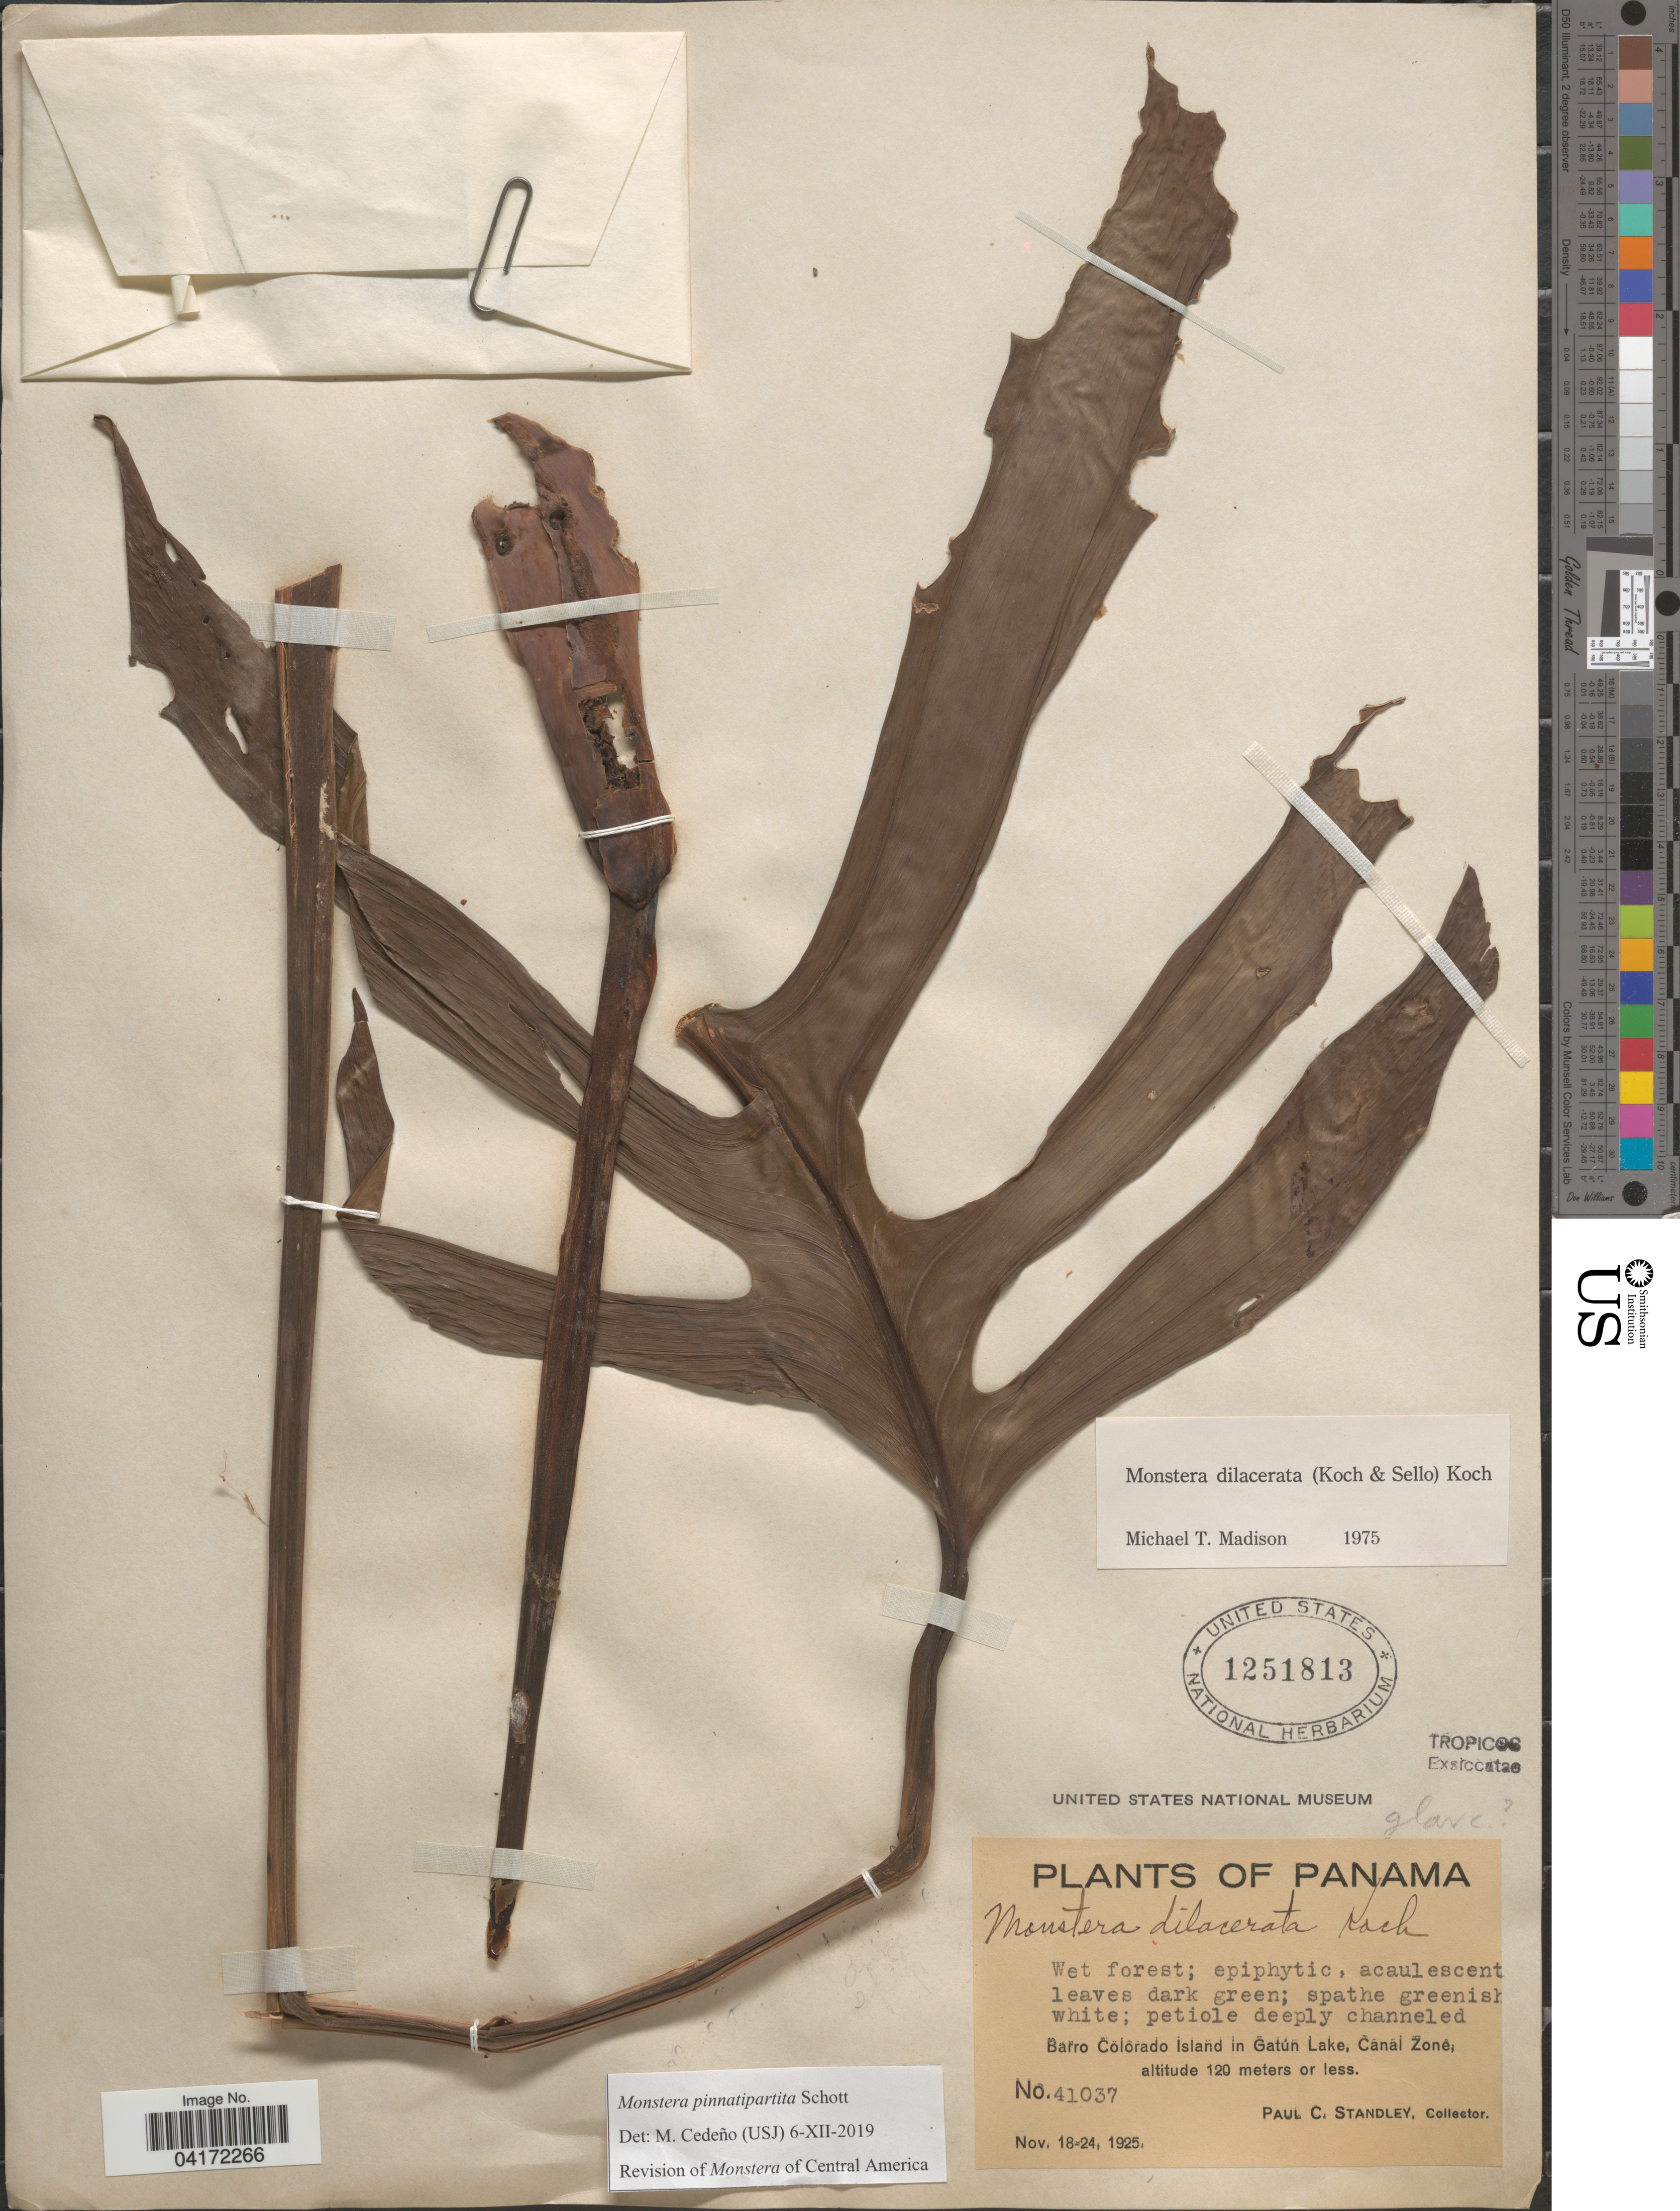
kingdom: Plantae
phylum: Tracheophyta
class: Liliopsida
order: Alismatales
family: Araceae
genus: Monstera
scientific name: Monstera pinnatipartita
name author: Schott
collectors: P. C. Standley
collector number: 41037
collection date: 1925-11-18/1925-11-24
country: Panama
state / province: Panamá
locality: Barro Colorado Island in Gatún Lake, Canal Zone.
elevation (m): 120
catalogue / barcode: US 1251813